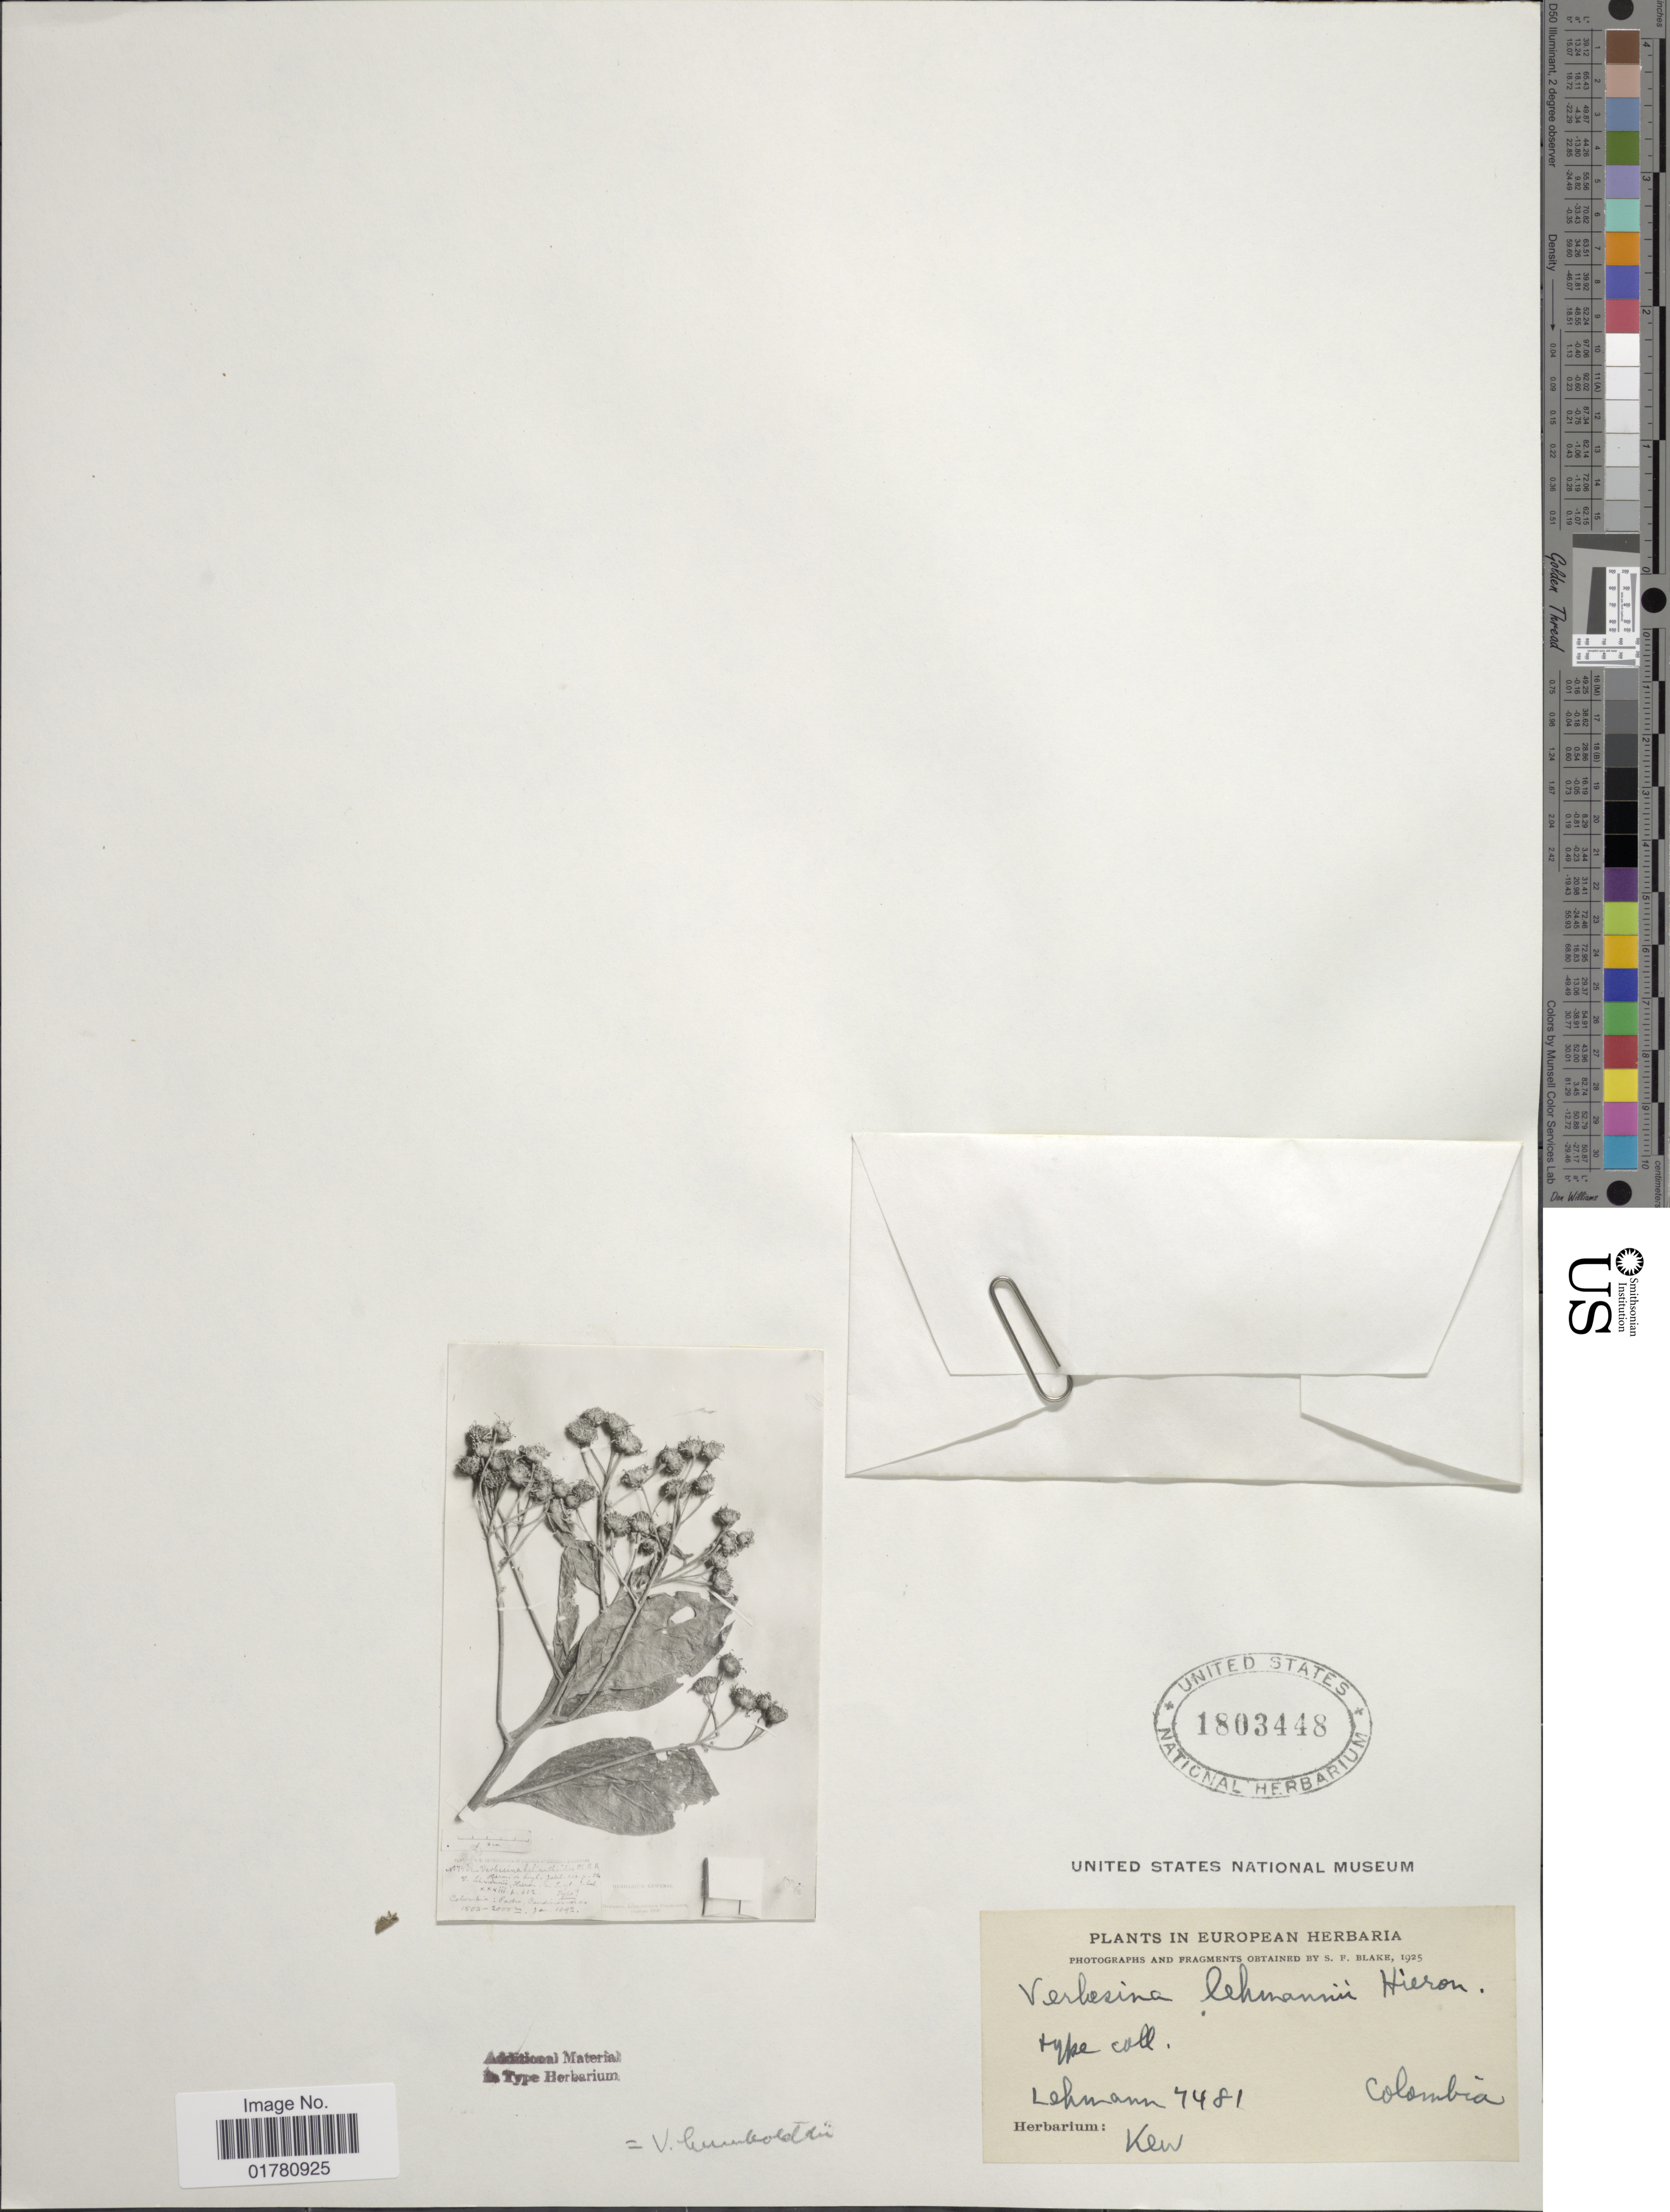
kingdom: Plantae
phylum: Tracheophyta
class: Magnoliopsida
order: Asterales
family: Asteraceae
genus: Verbesina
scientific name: Verbesina humboldtii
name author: Spreng.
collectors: -. Lehmann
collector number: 7481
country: Colombia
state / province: Cundinamarca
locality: Pacho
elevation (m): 1500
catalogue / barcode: US 1803448